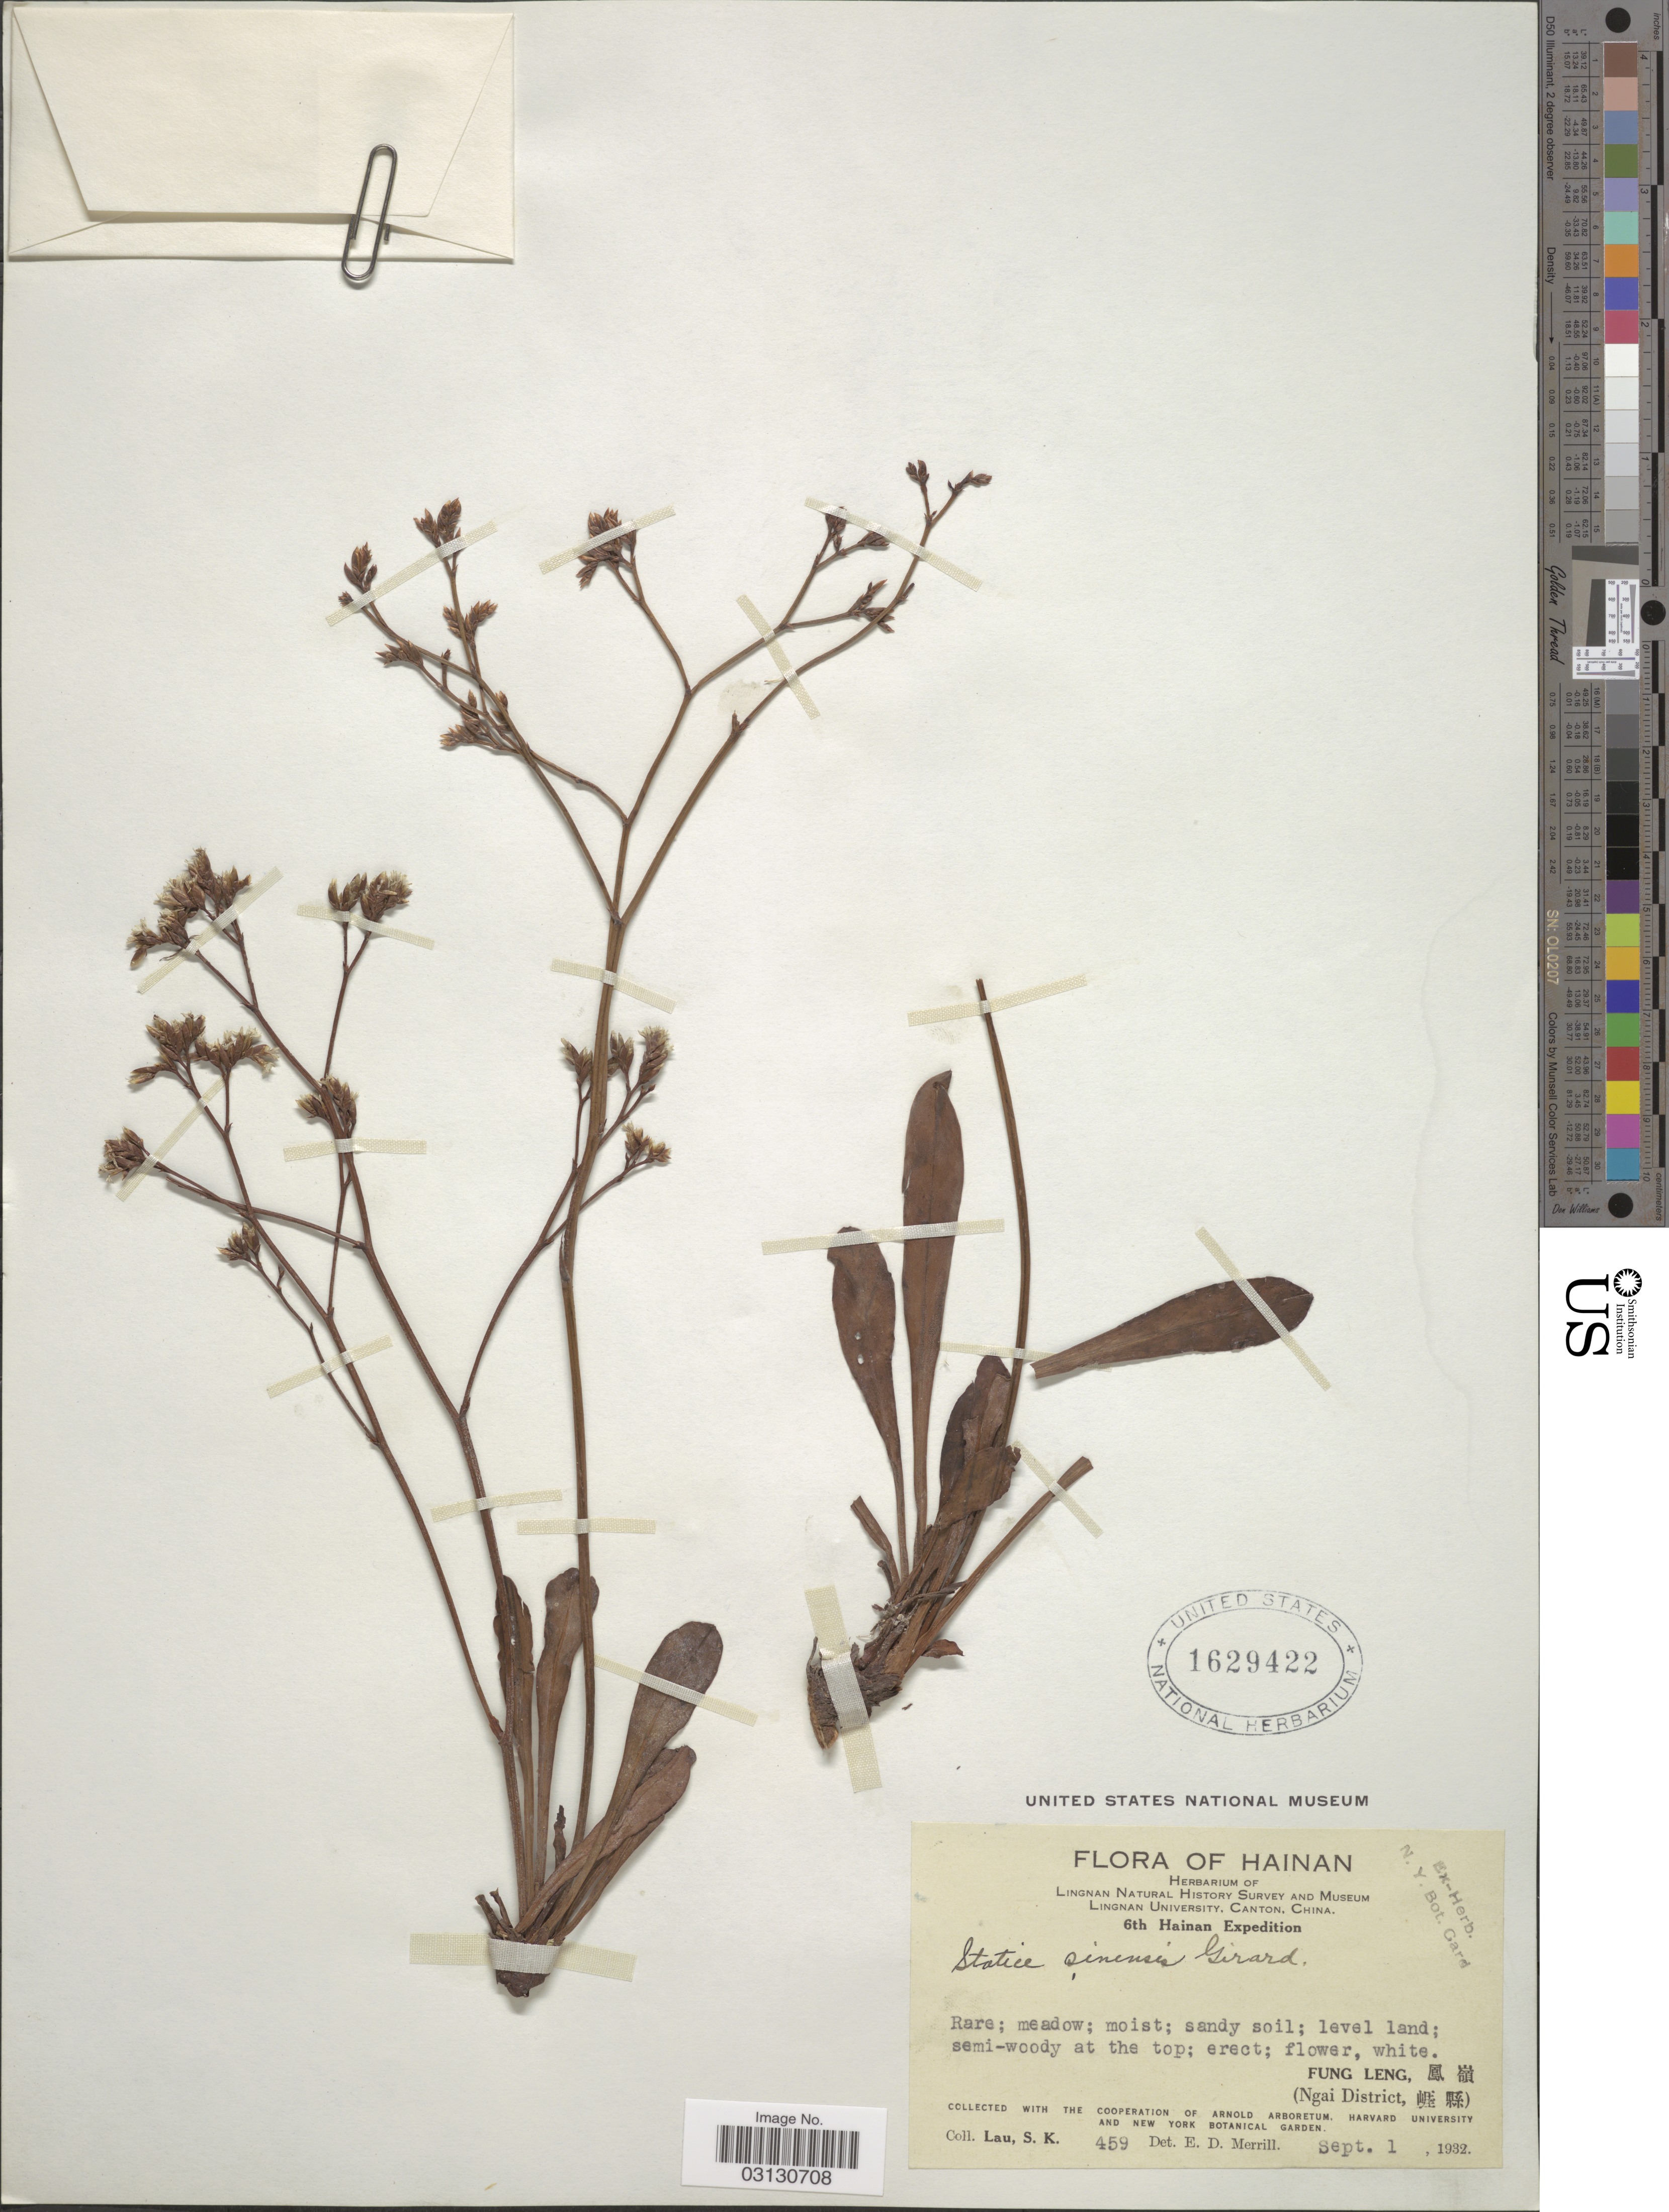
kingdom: Plantae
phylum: Tracheophyta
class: Magnoliopsida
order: Caryophyllales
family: Plumbaginaceae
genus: Limonium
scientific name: Limonium sinense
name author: (Girard) Kuntze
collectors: S. K. Lau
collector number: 459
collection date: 1932-09-01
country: China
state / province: Hainan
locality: Fung Leng, Ngai District.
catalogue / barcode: US 1629422